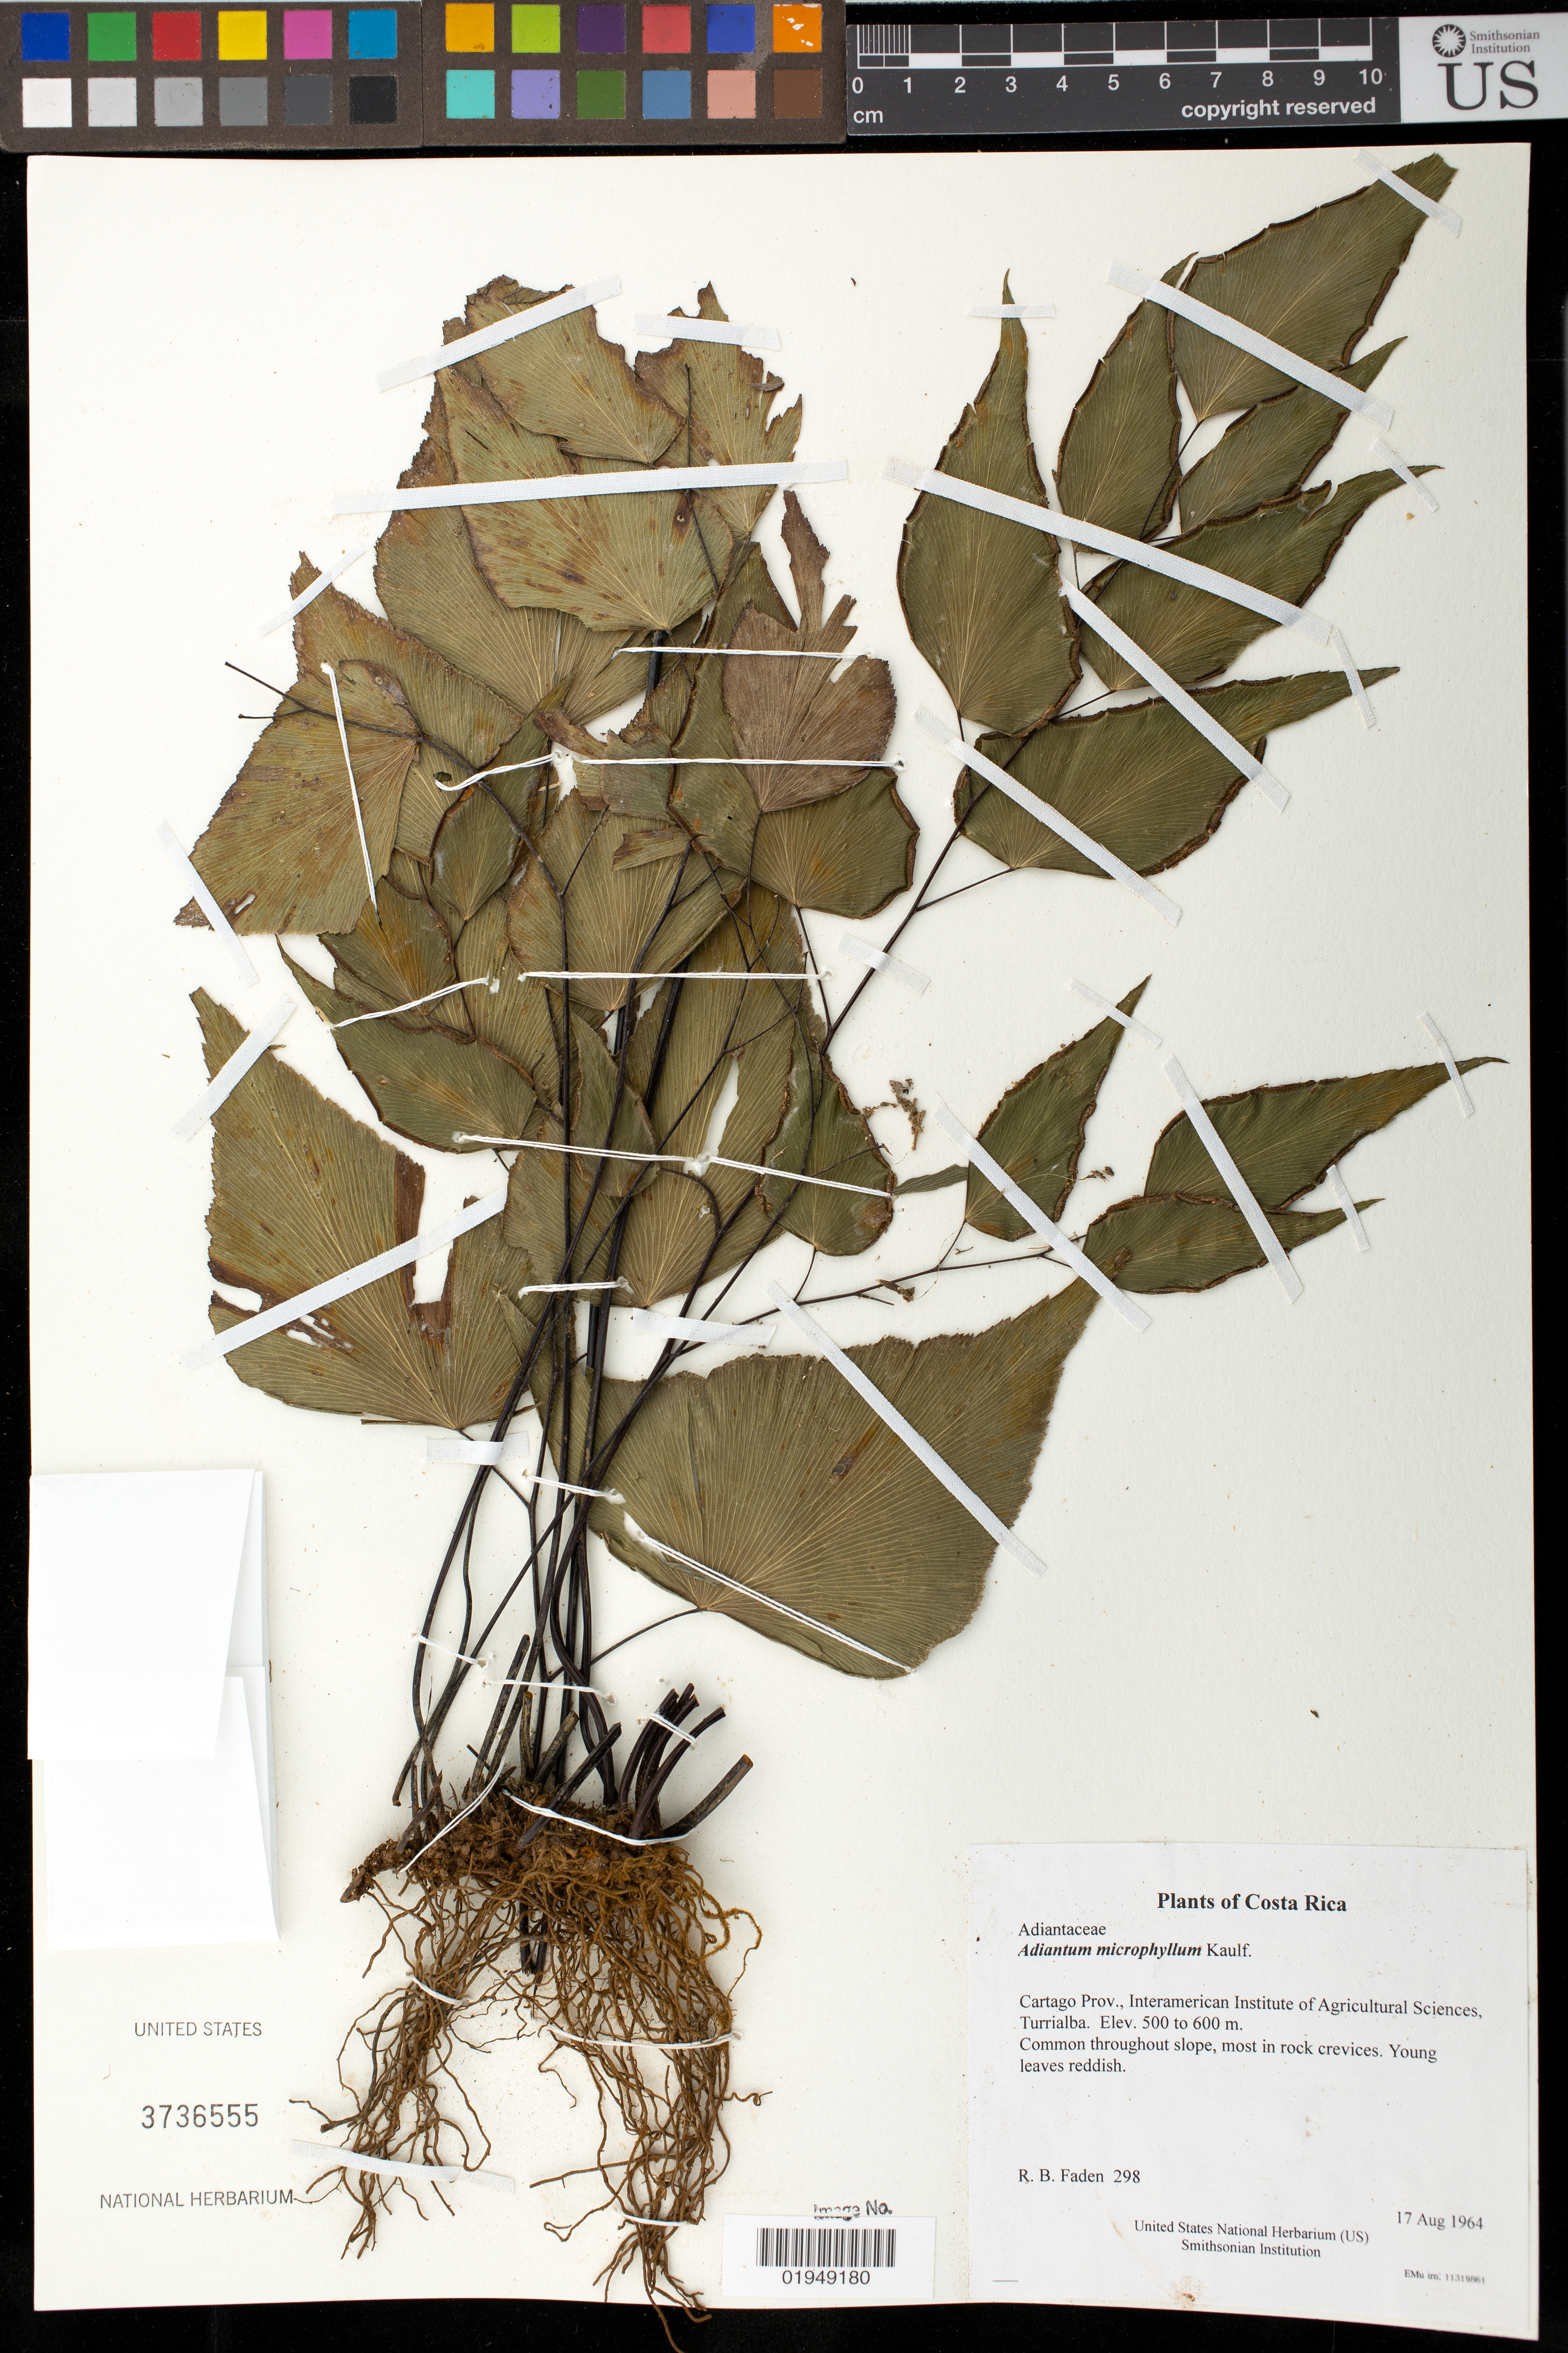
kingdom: Plantae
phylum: Tracheophyta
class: Polypodiopsida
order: Polypodiales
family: Pteridaceae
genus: Adiantum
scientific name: Adiantum microphyllum Kaulf., nom. illeg.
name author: Kaulf.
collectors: R. B. Faden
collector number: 298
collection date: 1964-08-17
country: Costa Rica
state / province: Cartago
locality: Interamerican Institute of Agricultural Sciences, Turrialba.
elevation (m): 500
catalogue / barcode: US 3736555